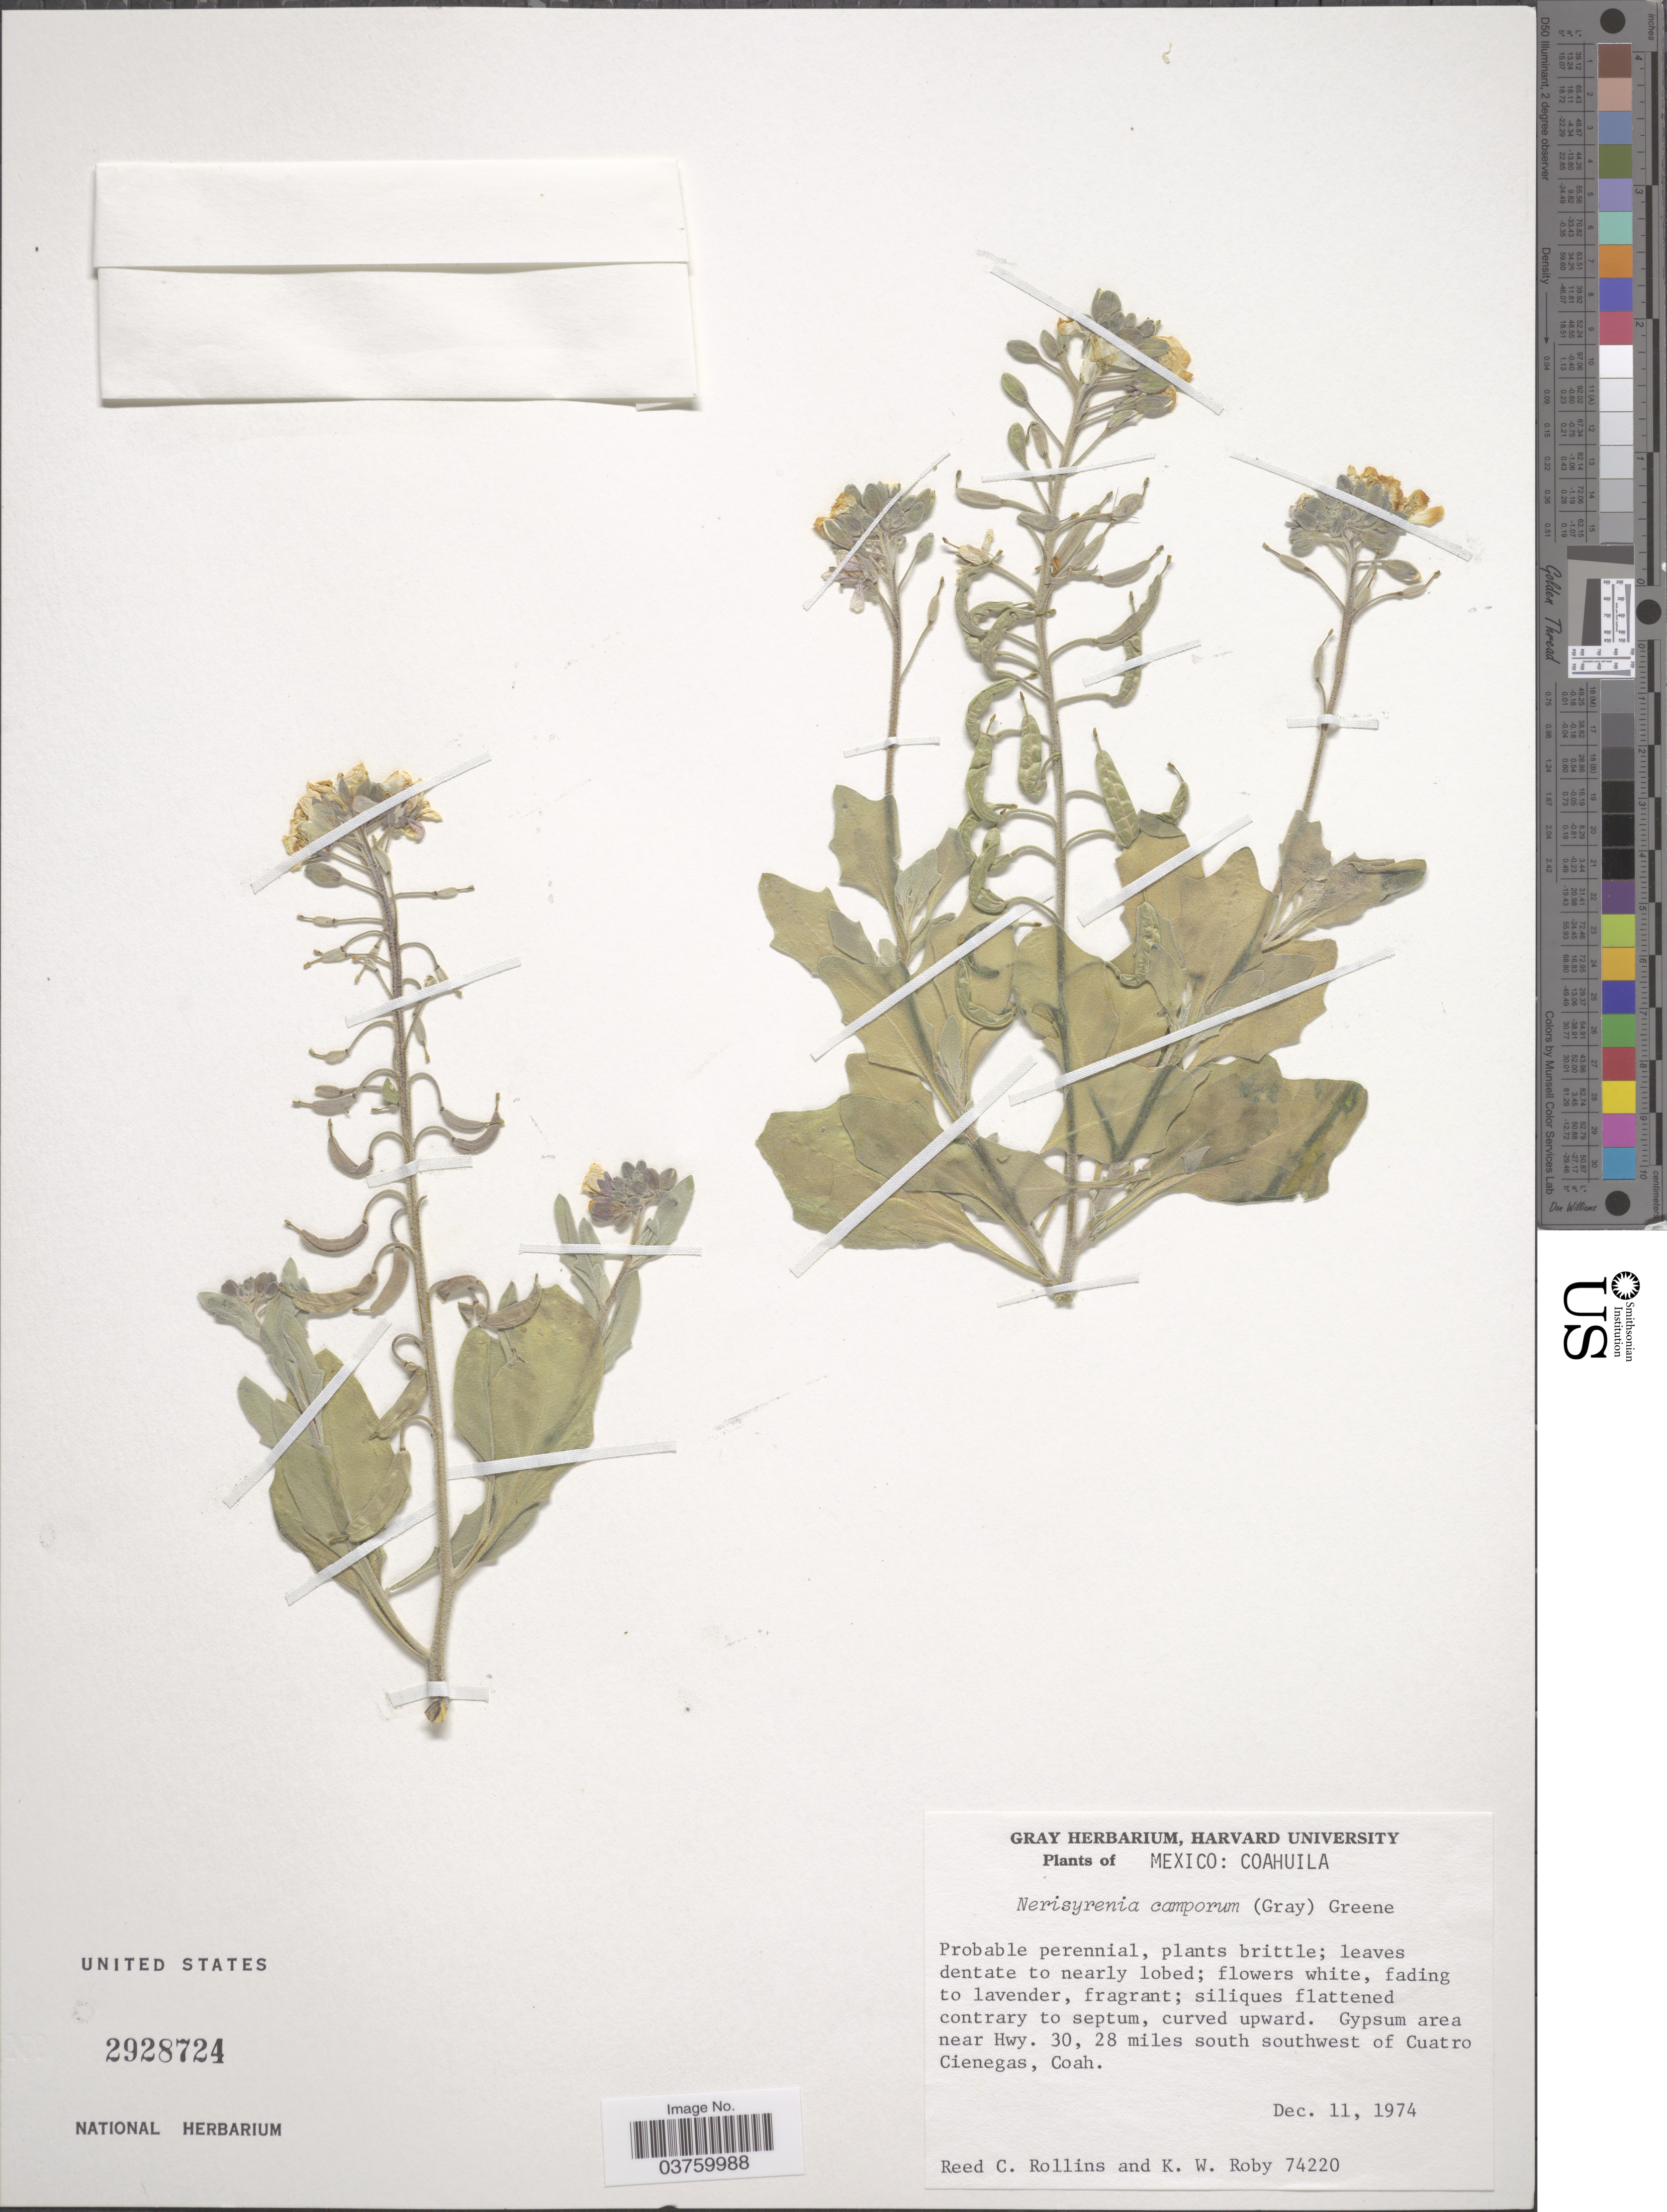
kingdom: Plantae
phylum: Tracheophyta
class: Magnoliopsida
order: Brassicales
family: Brassicaceae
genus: Nerisyrenia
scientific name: Nerisyrenia camporum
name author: (A. Gray) Greene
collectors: R. C. Rollins & K. W. Roby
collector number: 74220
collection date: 1974-12-11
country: Mexico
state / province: Coahuila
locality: Gypsum area near Hwy. 30, 28 miles south southwest of Cuatro Cienegas.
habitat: gypsum area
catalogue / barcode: US 2928724